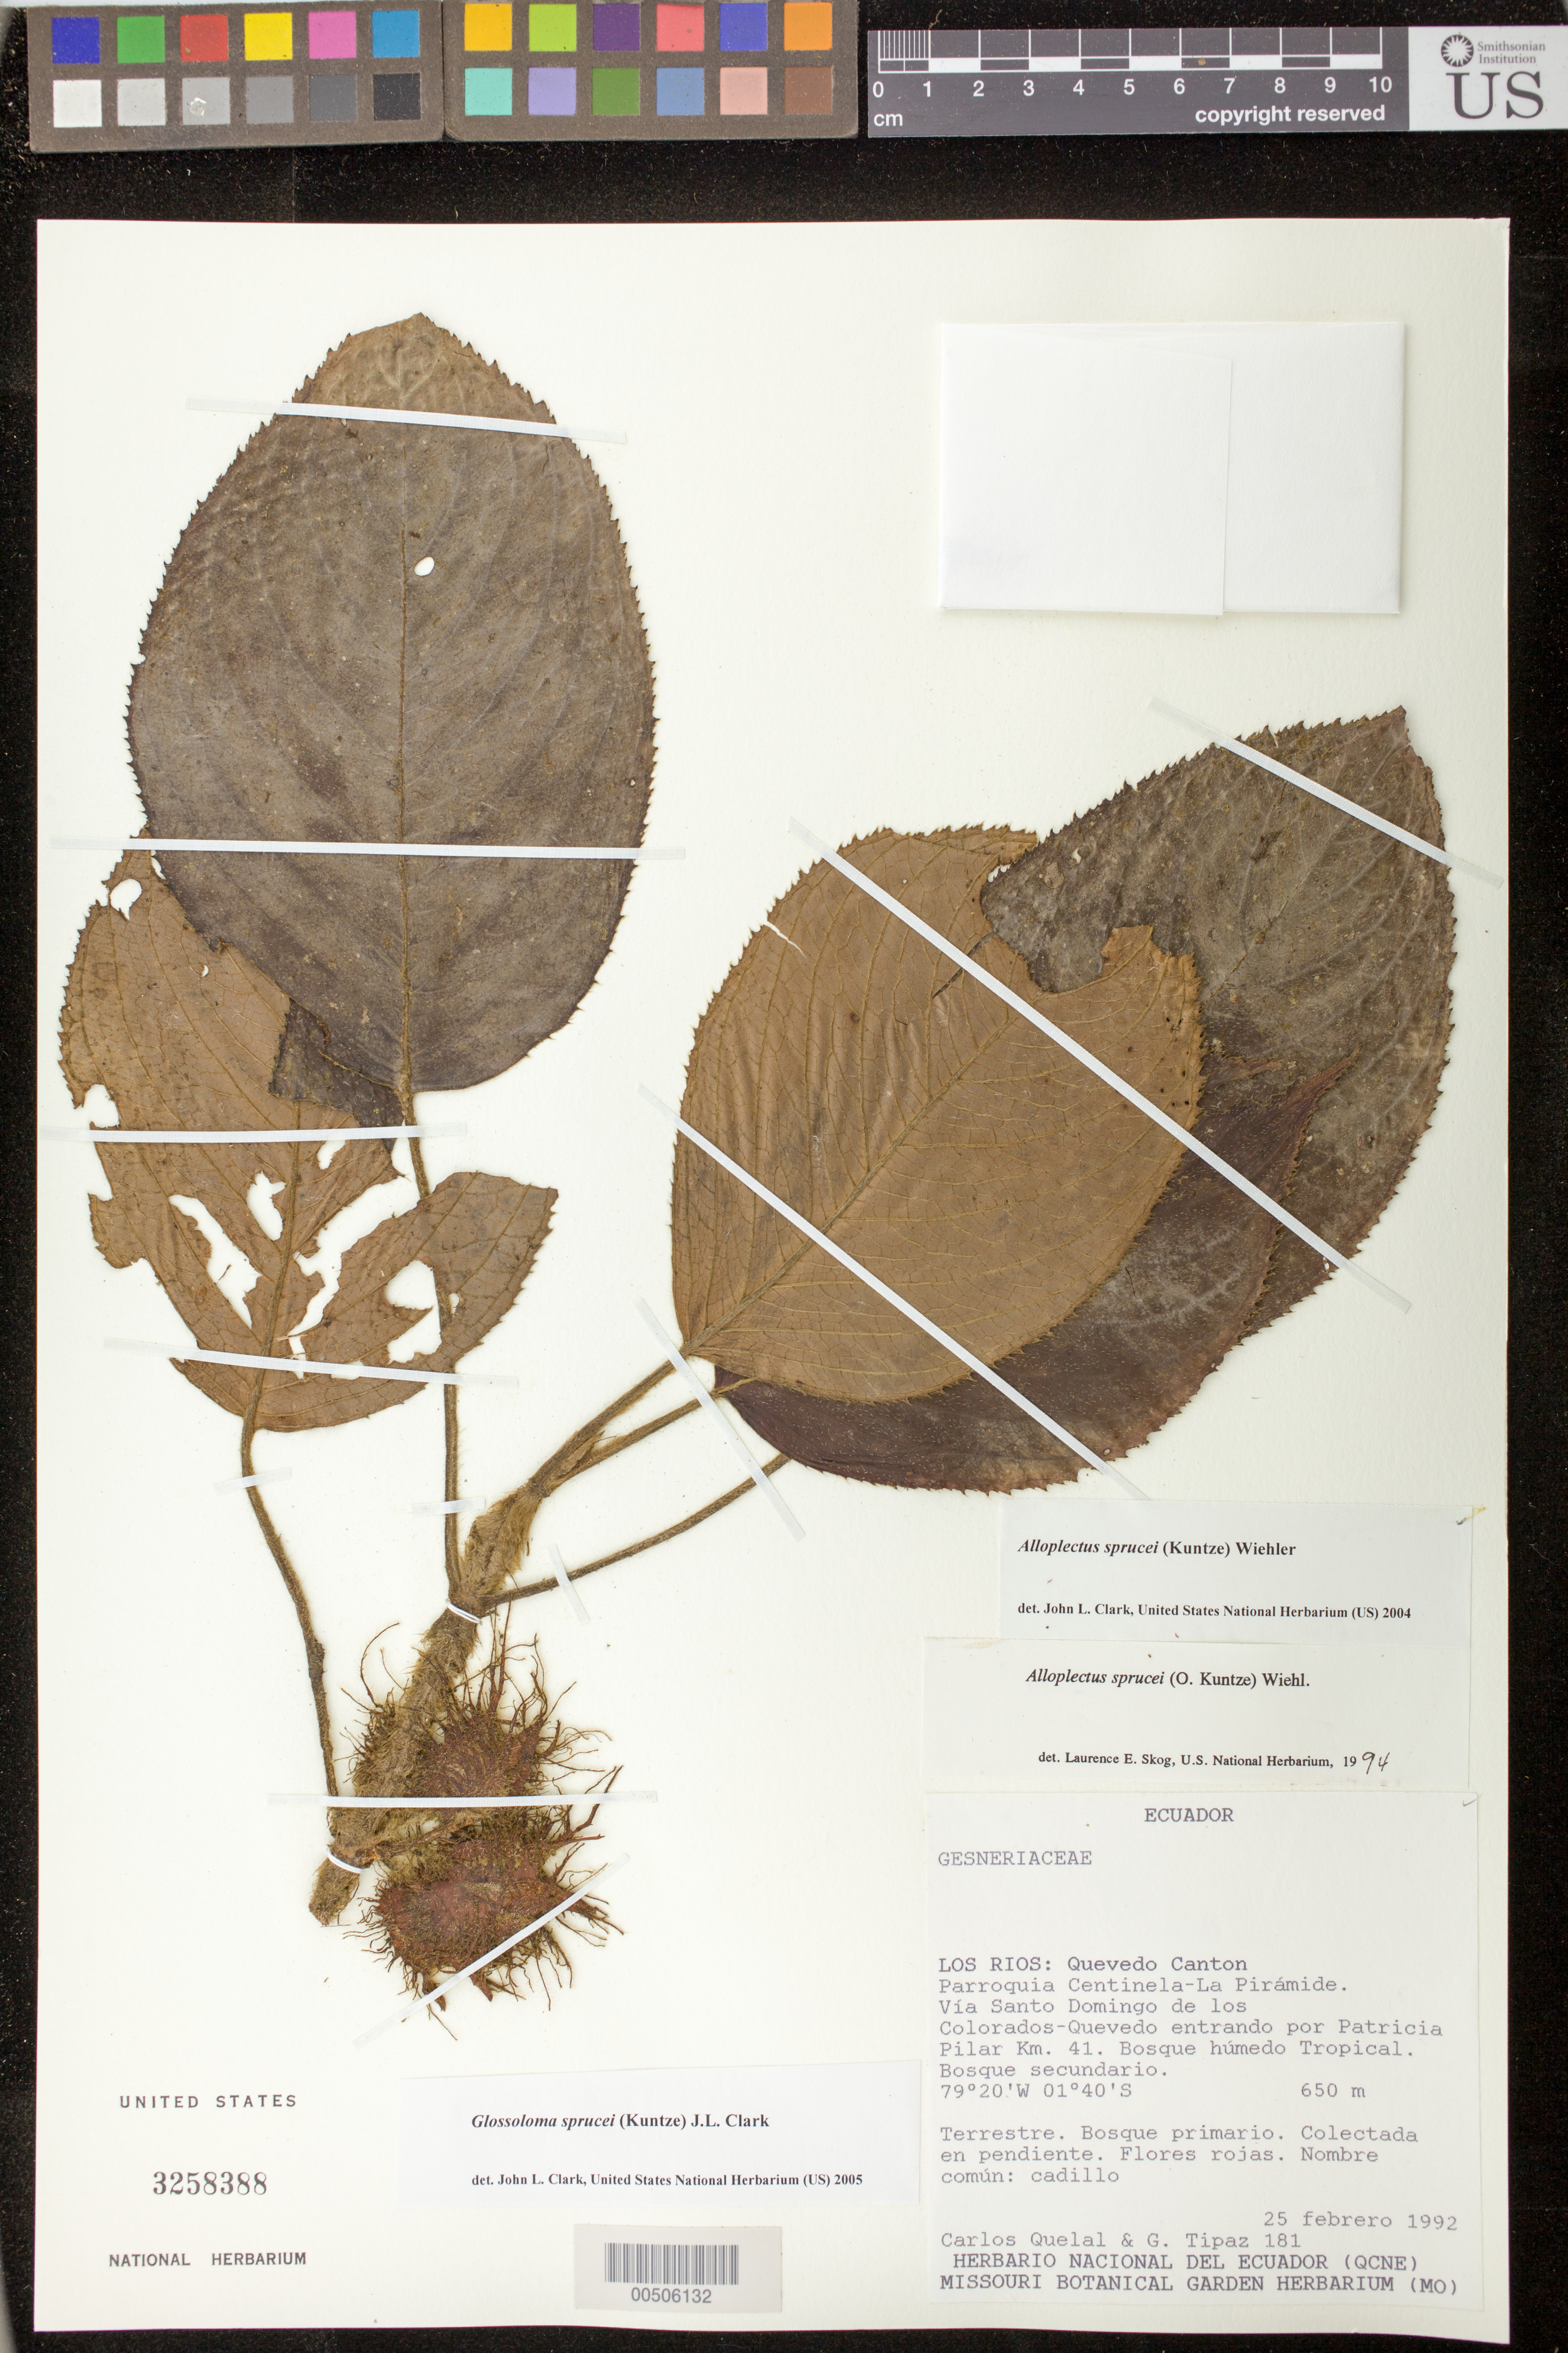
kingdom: Plantae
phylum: Tracheophyta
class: Magnoliopsida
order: Lamiales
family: Gesneriaceae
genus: Glossoloma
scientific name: Glossoloma sprucei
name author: (Kuntze) J.L. Clark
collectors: C. Quelal & G. Tipaz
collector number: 181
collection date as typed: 25 Feb 1992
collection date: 1992-02-25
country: Ecuador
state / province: Los Ríos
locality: Quevedo Canton. Parroquia Centinela-La Pirámide. Vía Santo Domingo de los Colorados-Quevedo entrando por Patricia Pilar, km 41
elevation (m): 650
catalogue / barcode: US 3258388